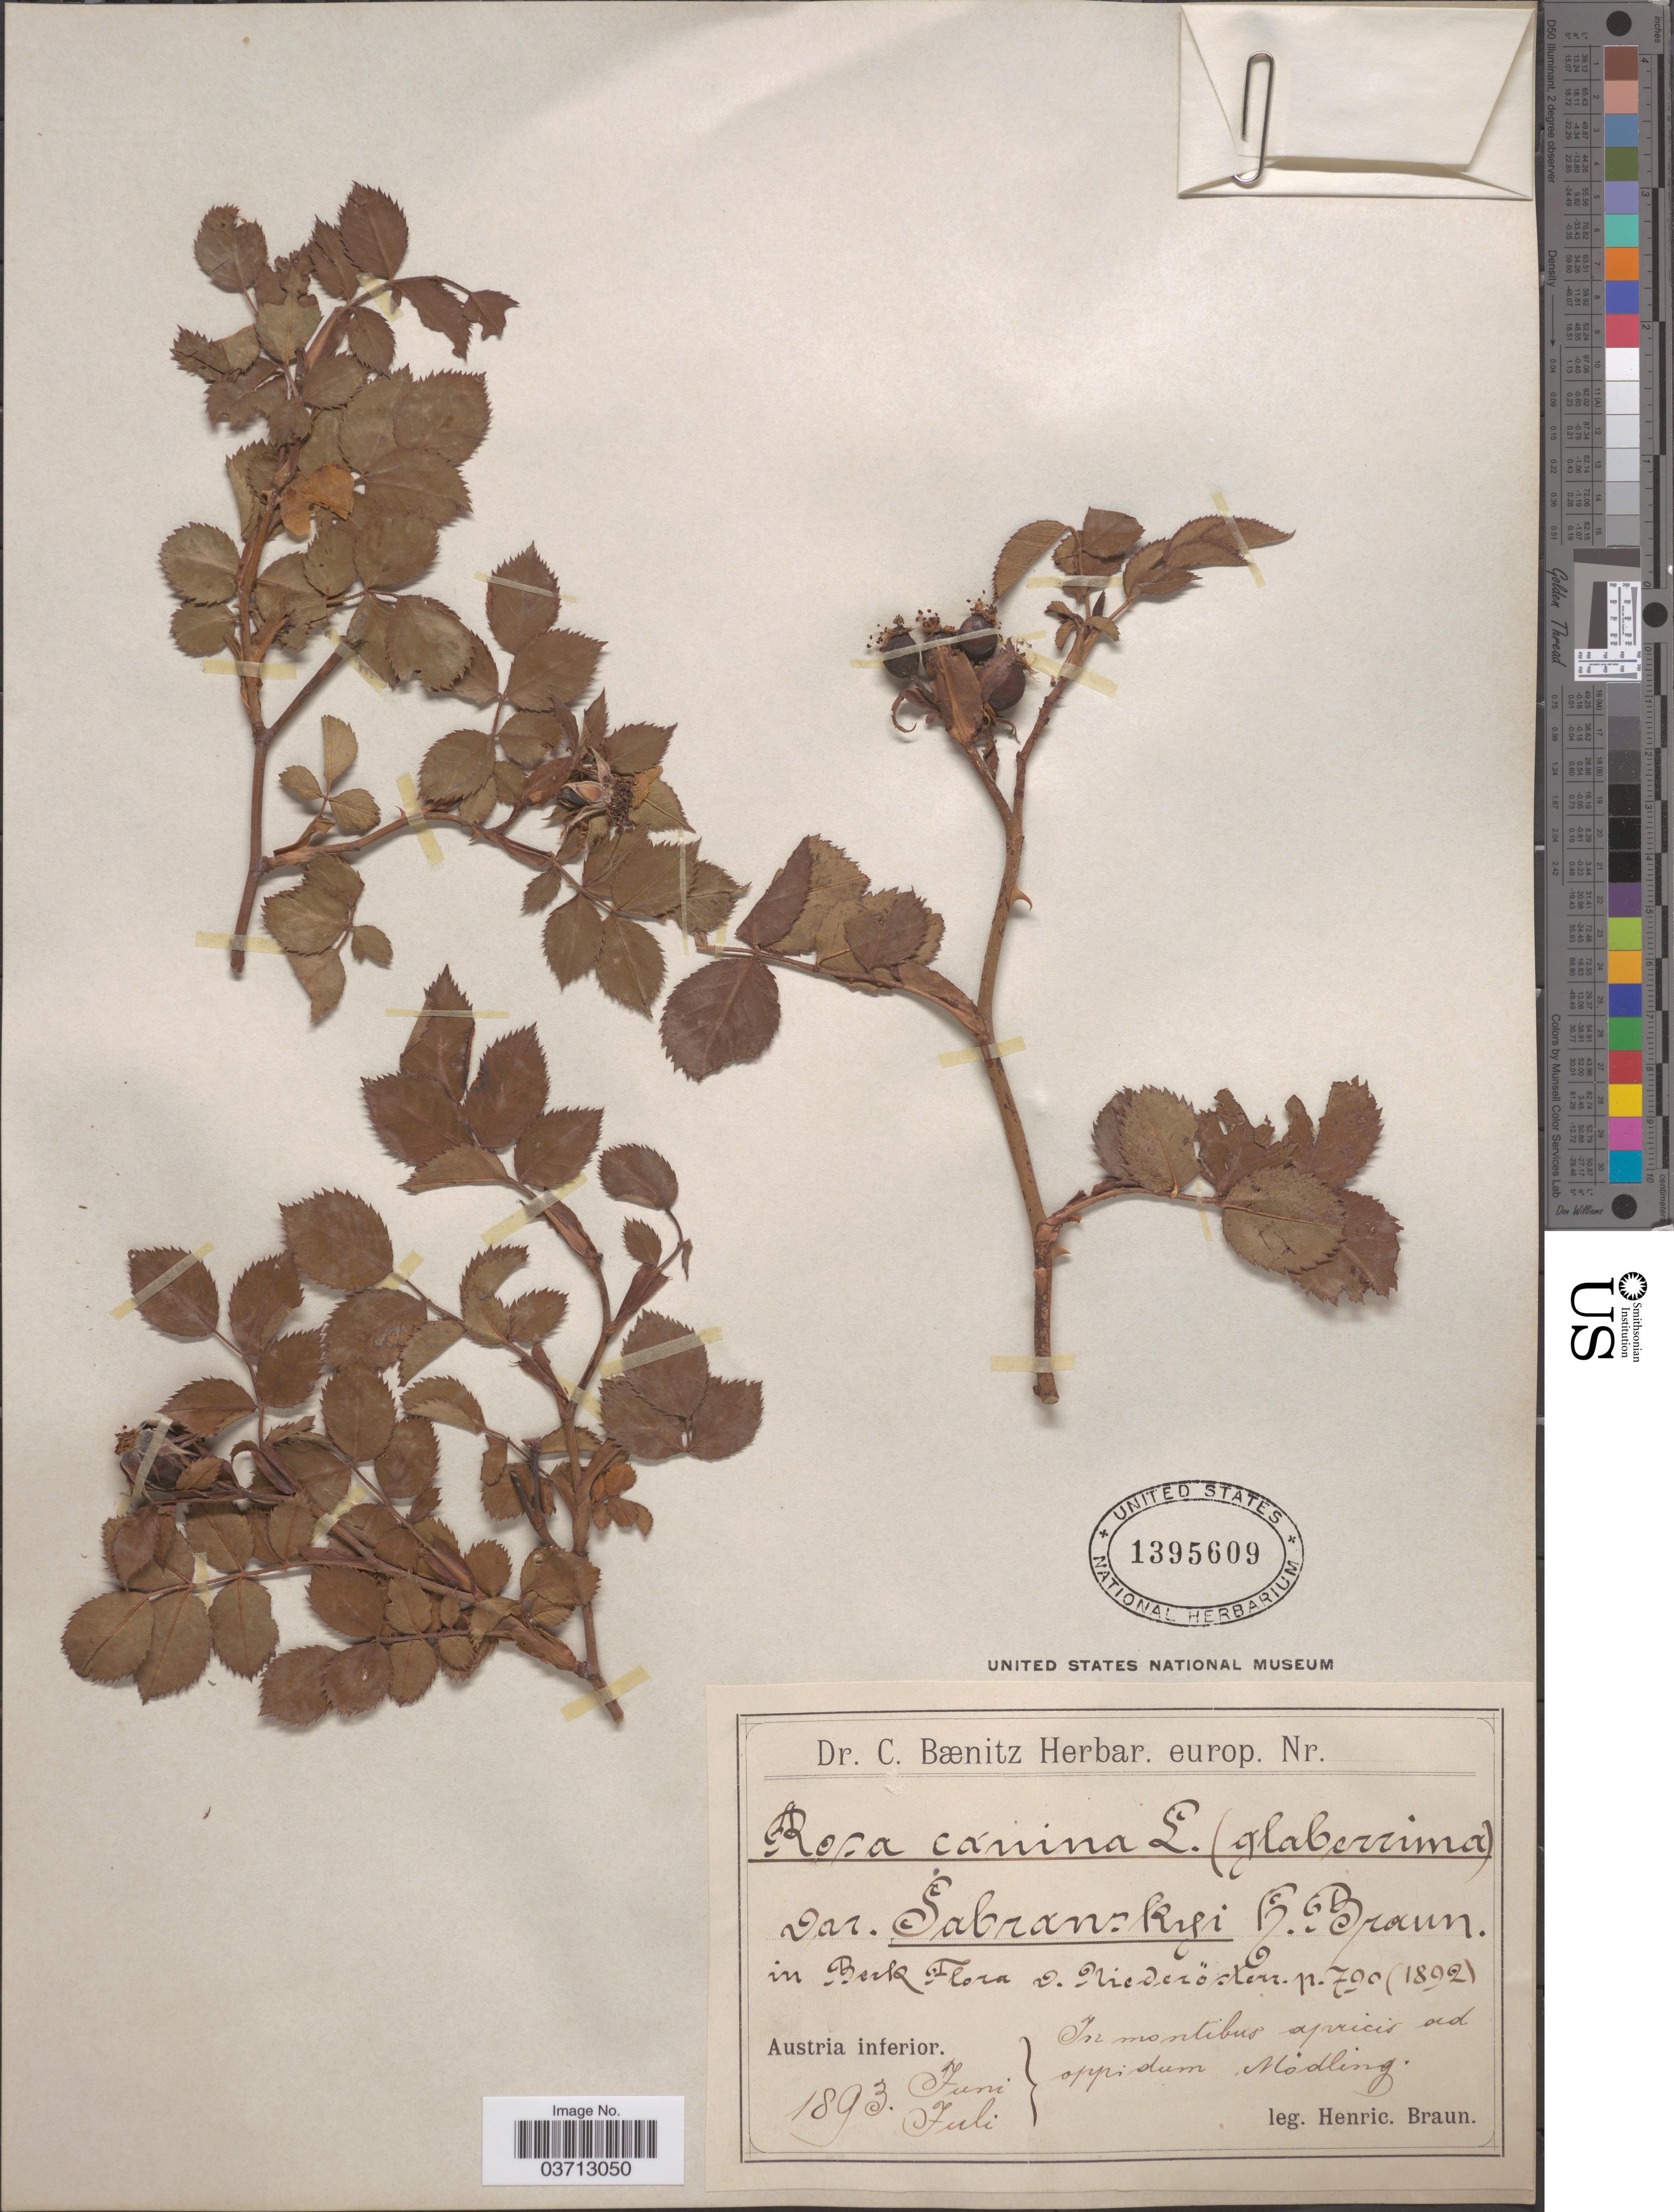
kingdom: Plantae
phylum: Tracheophyta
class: Magnoliopsida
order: Rosales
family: Rosaceae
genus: Rosa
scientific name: Rosa canina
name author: L.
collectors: H. Braun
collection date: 1893-06/1893-07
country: Austria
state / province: Niederosterreich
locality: In Bork [interpreted] v. Niederösten [interpreted].Austria inferior. In montibus apricis ad oppidum Hodling [interpreted].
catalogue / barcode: US 1395609